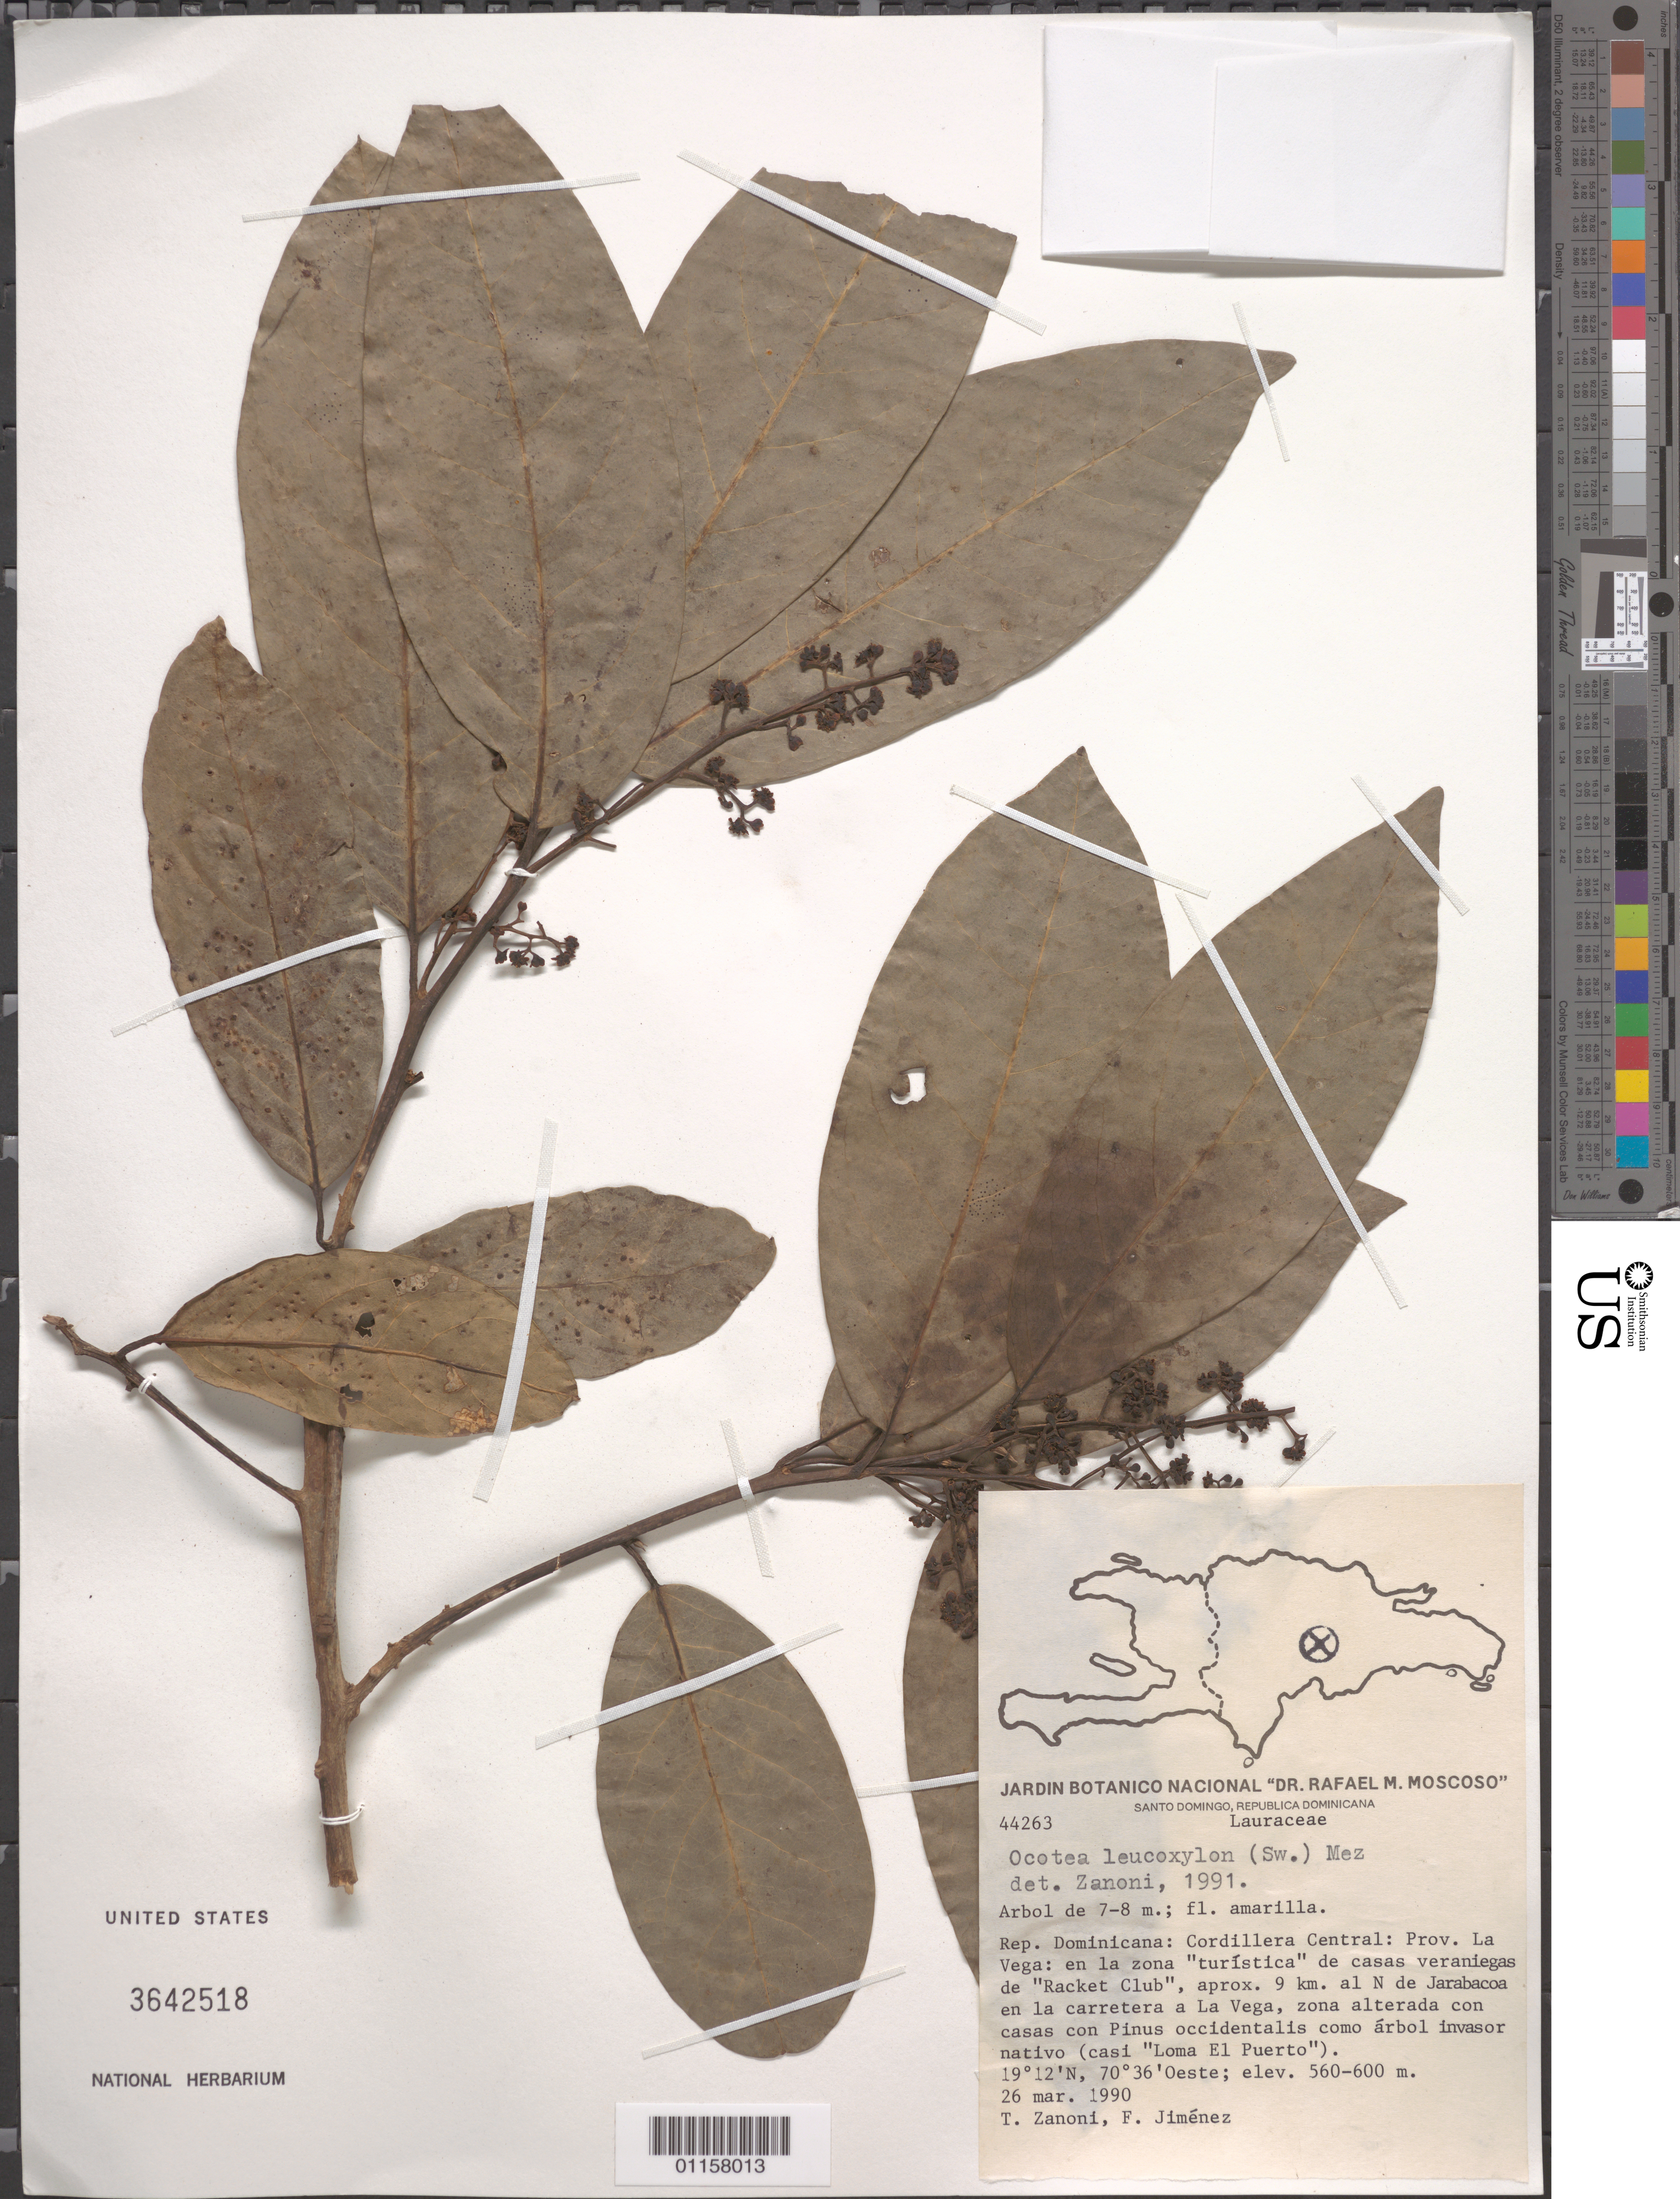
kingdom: Plantae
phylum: Tracheophyta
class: Magnoliopsida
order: Laurales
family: Lauraceae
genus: Ocotea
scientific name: Ocotea leucoxylon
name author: (Sw.) Laness.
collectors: T. A. Zanoni & F. Jiménez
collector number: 44263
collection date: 1990-03-26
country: Dominican Republic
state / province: La Vega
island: Hispaniola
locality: Cordillera Central, en la zona "turística" de casas veraniegas de "Racket Club", aprox. 9 km al N de Jarabacoa en la carretera a La Vega.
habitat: Zona alterada con casas con pinus occidentalis como árbol invasor nativo (casi "Loma El Puerto").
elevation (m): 560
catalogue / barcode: US 3642518